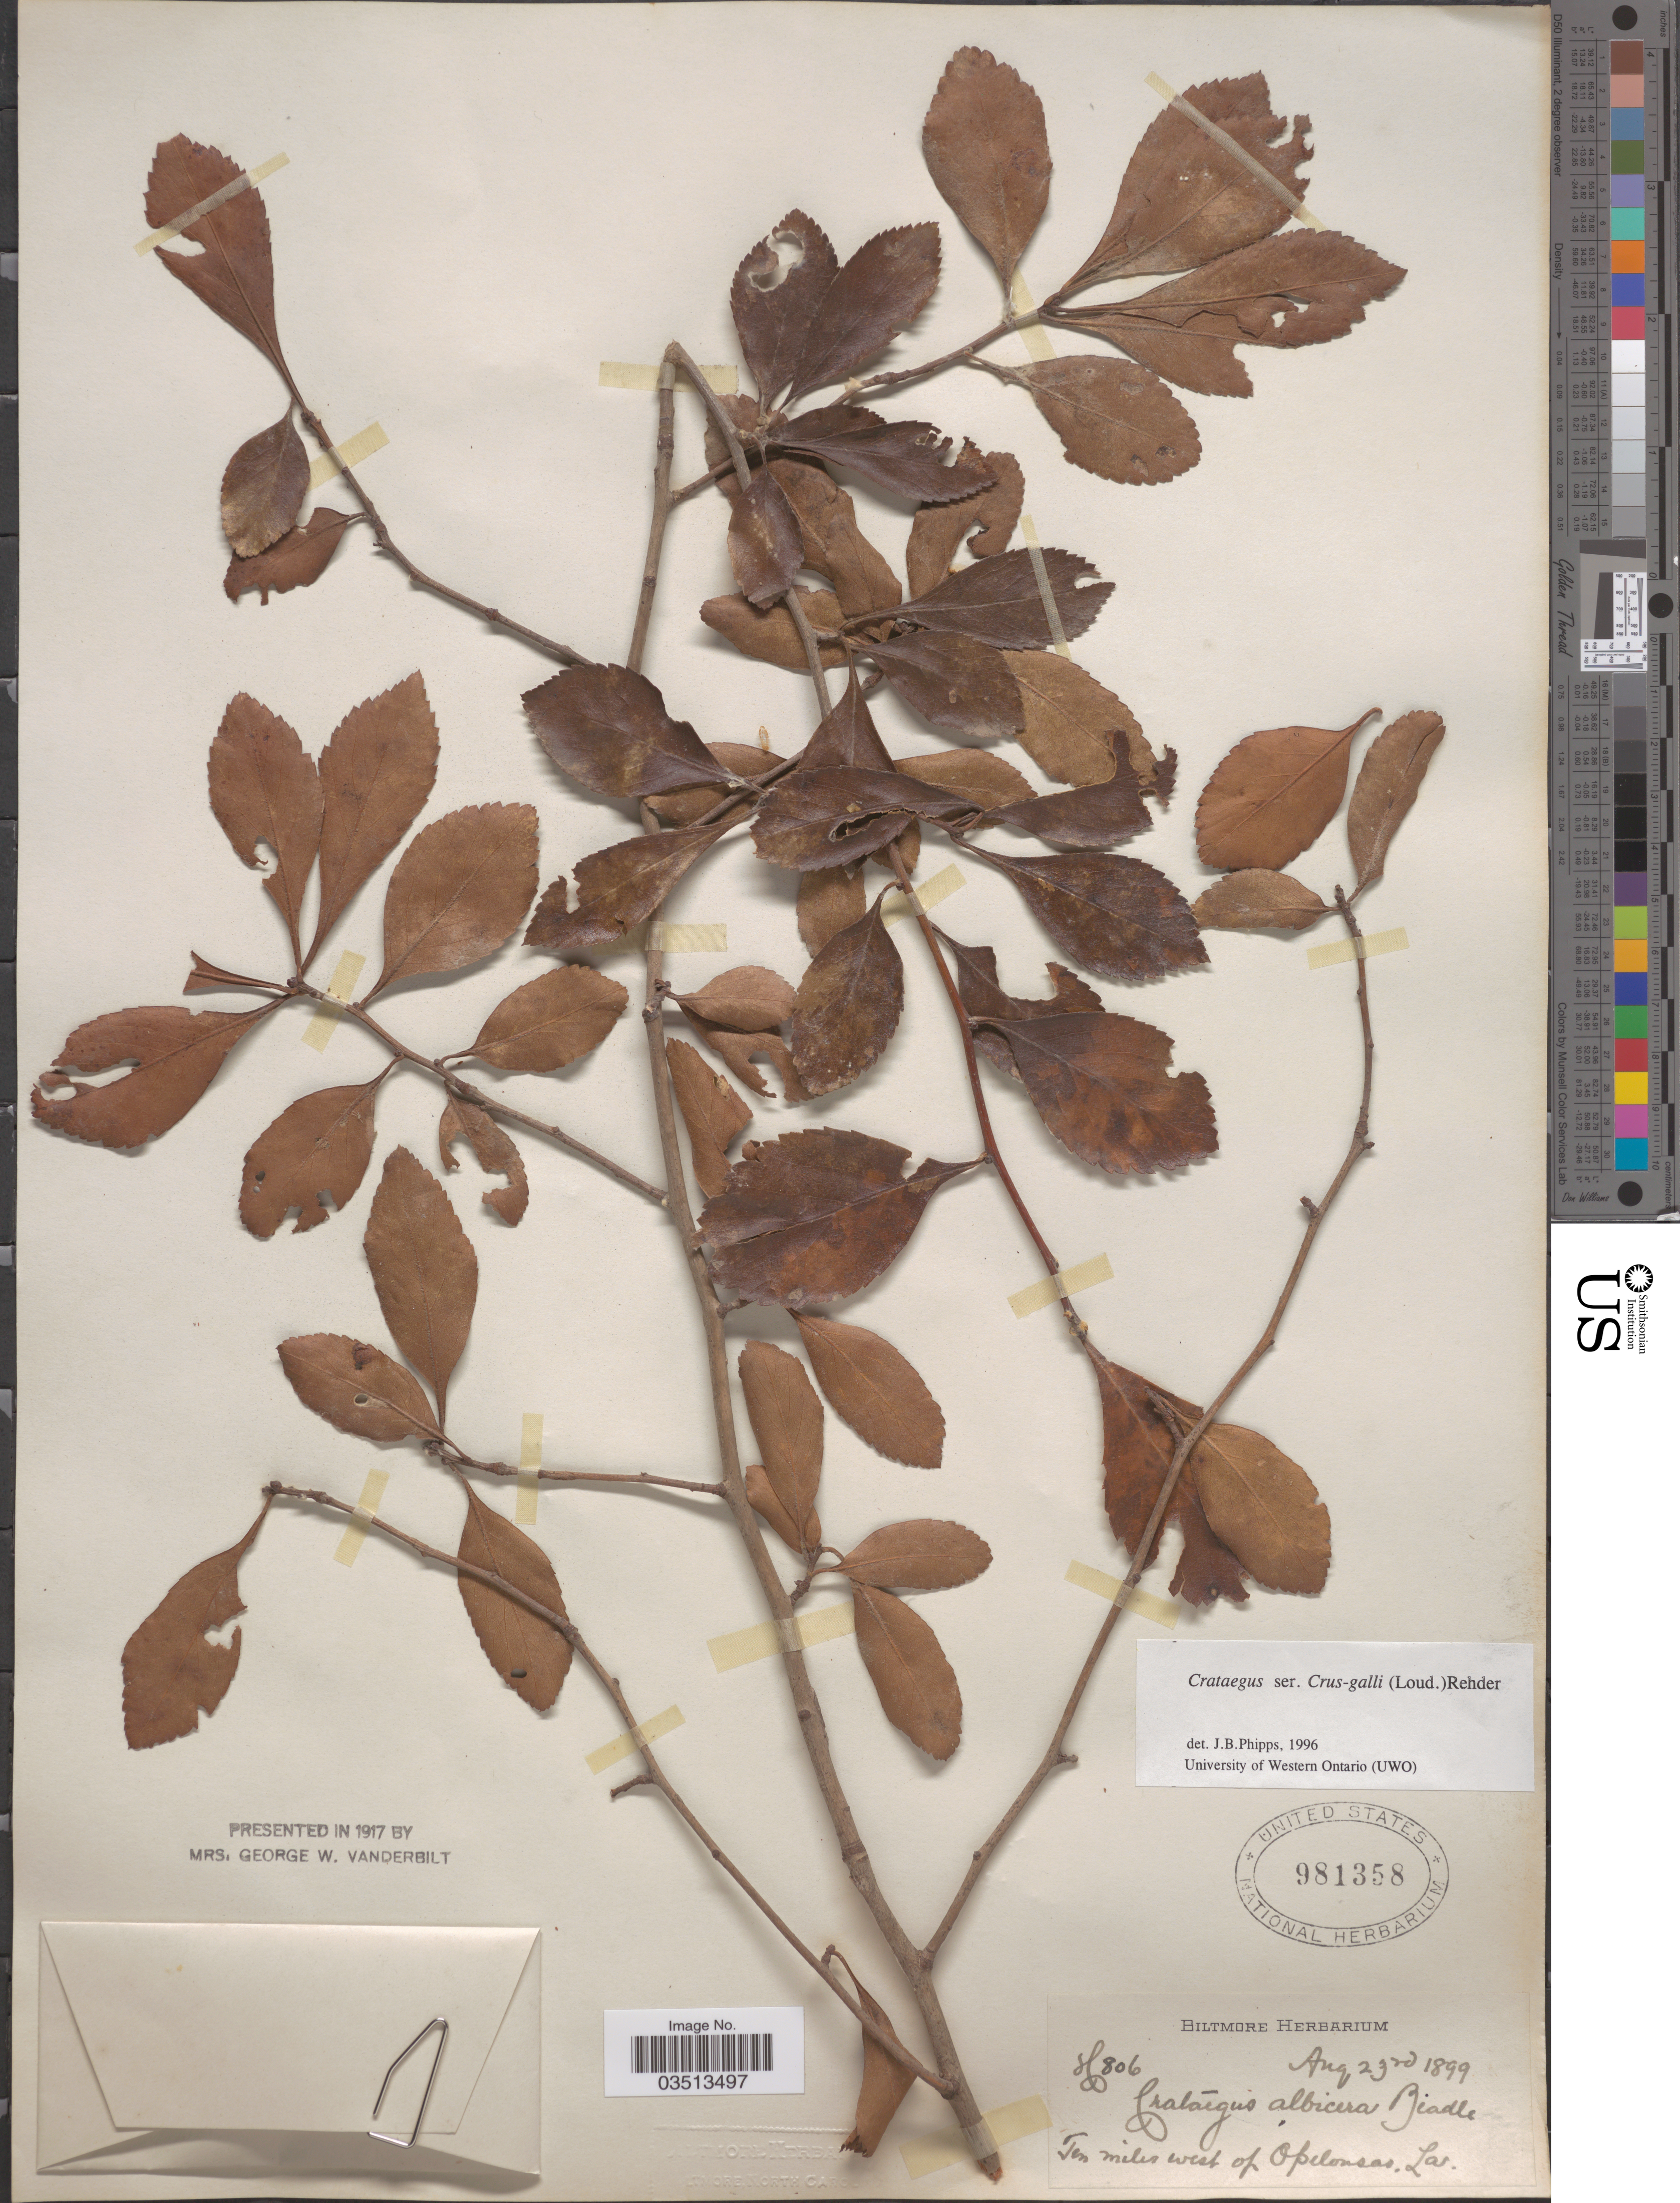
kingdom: Plantae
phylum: Tracheophyta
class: Magnoliopsida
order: Rosales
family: Rosaceae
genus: Crataegus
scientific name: Crataegus berberifolia var. engelmannii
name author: Eggl.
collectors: ex herb. Biltmore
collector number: H806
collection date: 1899-08-23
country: United States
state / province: Louisiana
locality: Ten miles west of Opelousas.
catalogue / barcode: US 981358